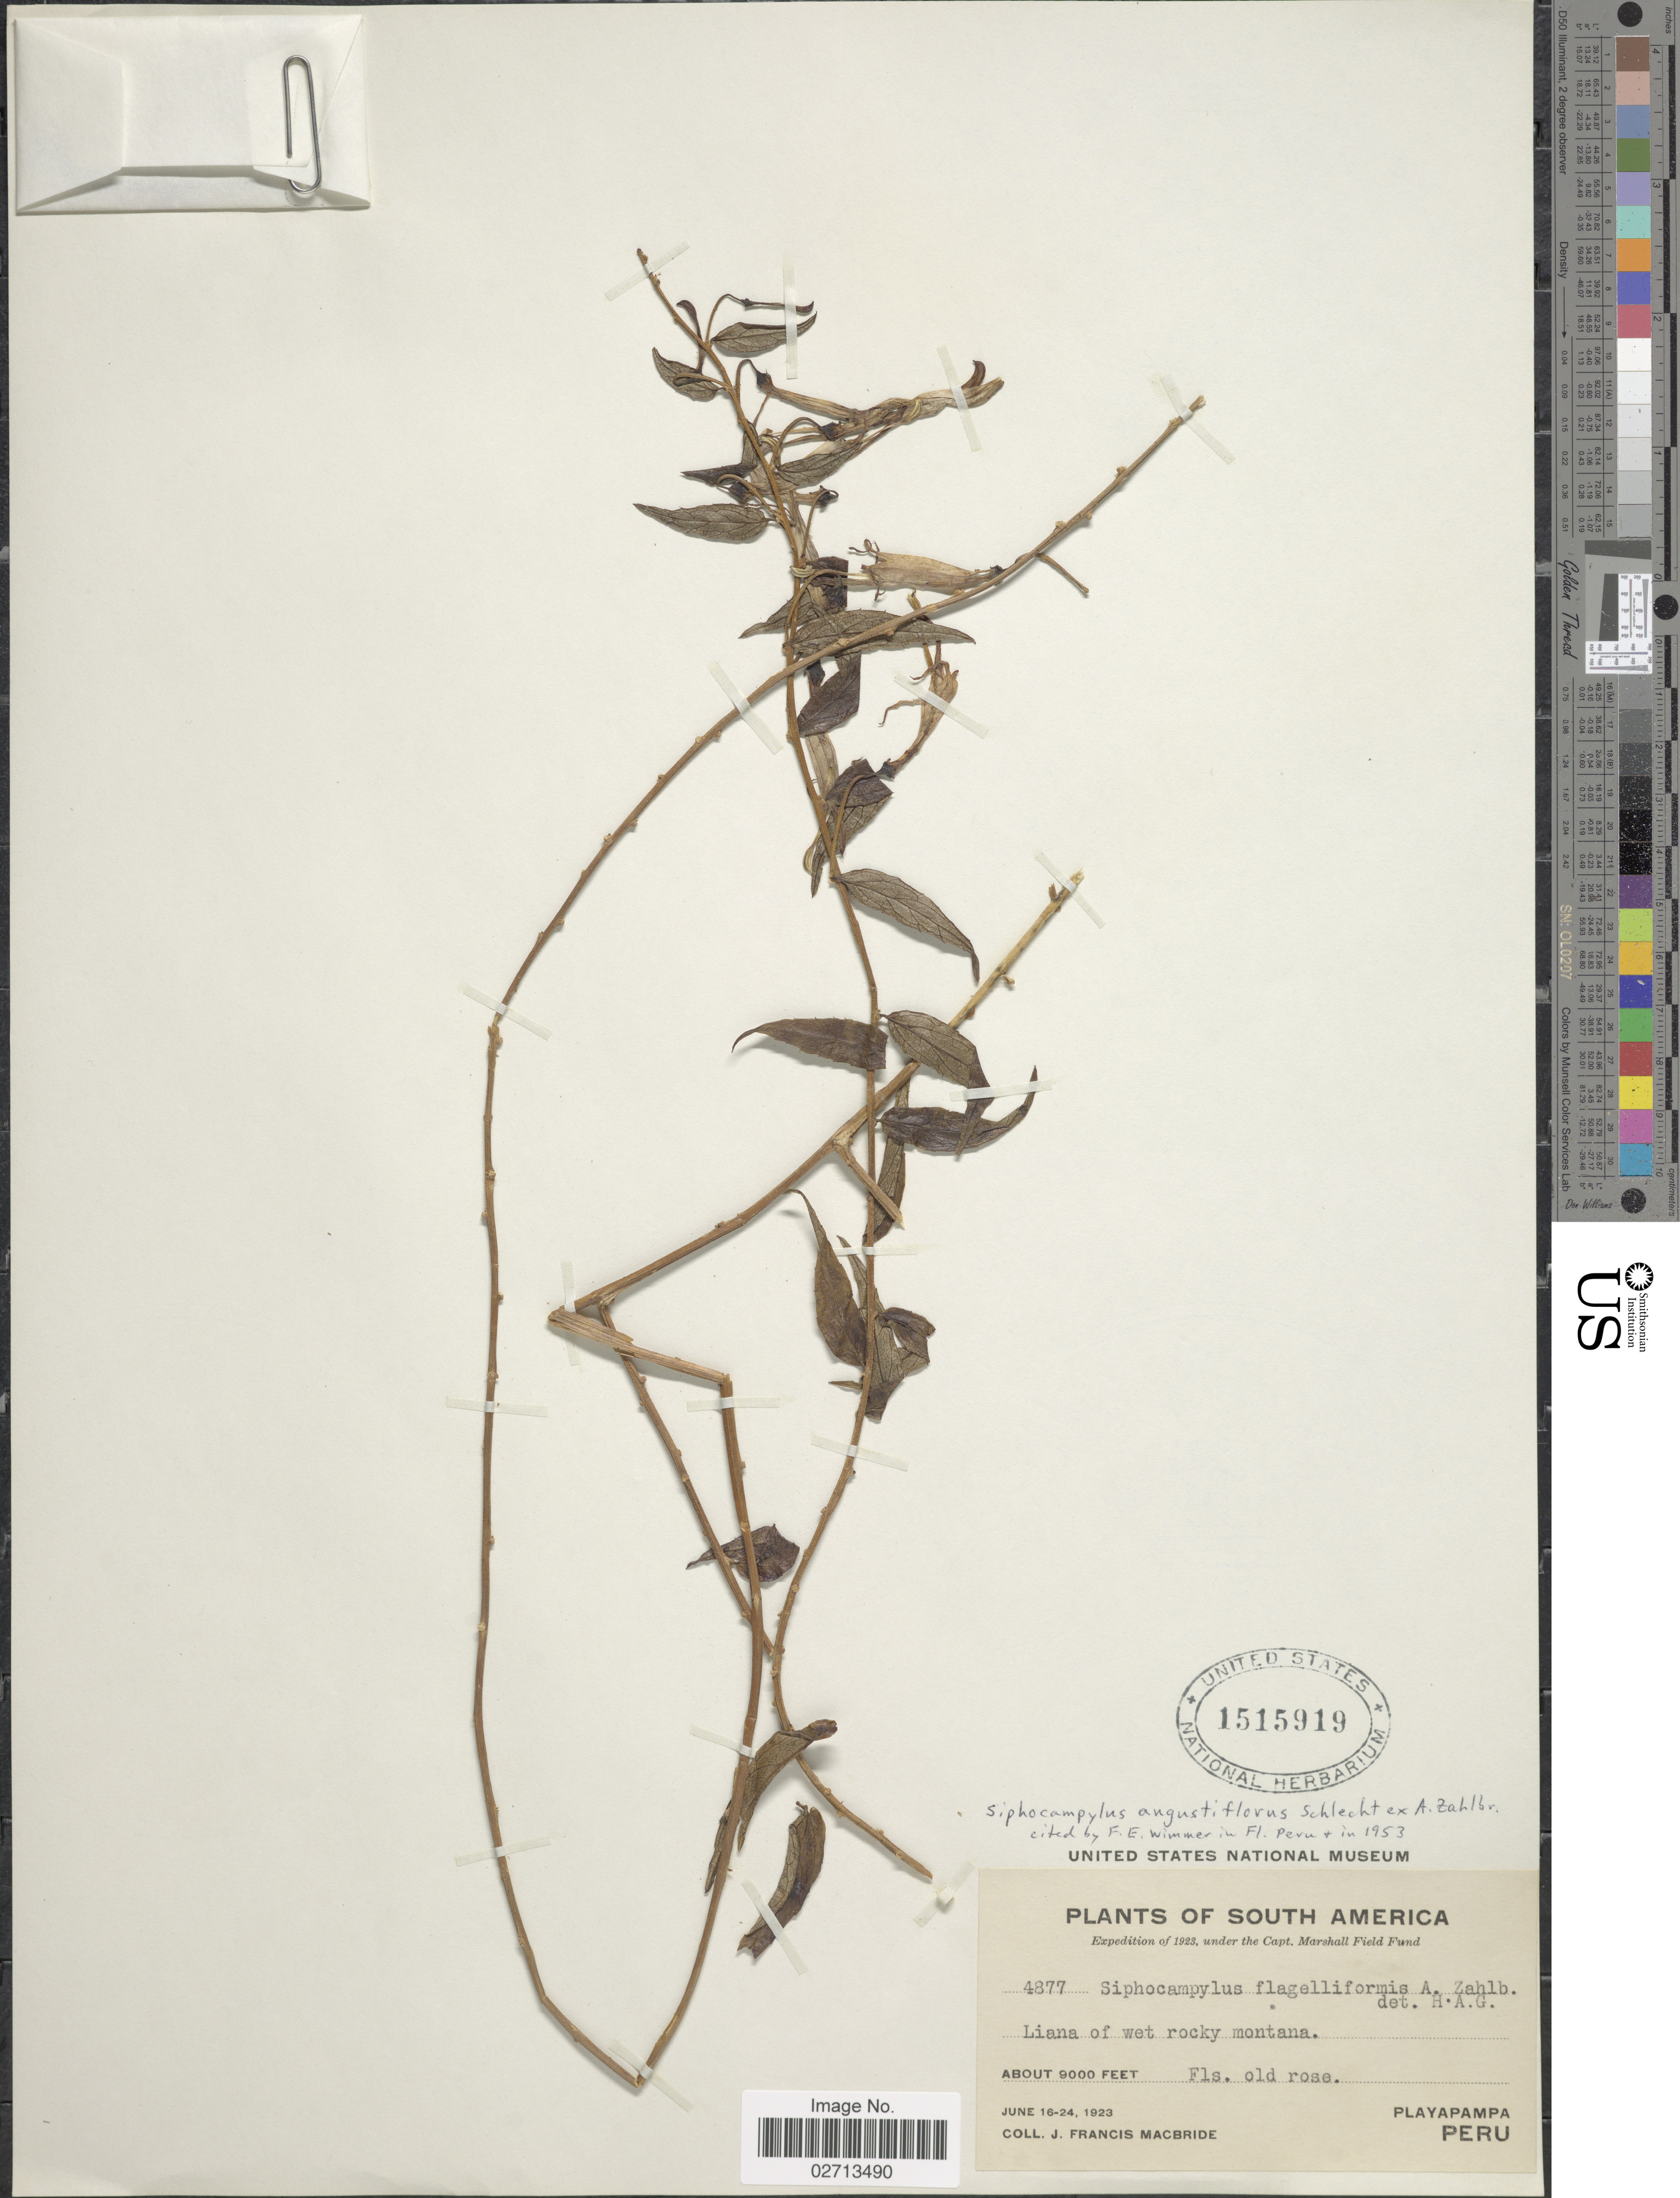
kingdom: Plantae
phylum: Tracheophyta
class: Magnoliopsida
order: Asterales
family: Campanulaceae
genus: Siphocampylus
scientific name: Siphocampylus angustiflorus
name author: Schltdl. ex Zahlbr.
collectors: J. F. Macbride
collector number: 4877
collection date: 1923-06-16/1923-06-24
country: Peru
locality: Playapampa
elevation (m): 2743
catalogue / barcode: US 1515919